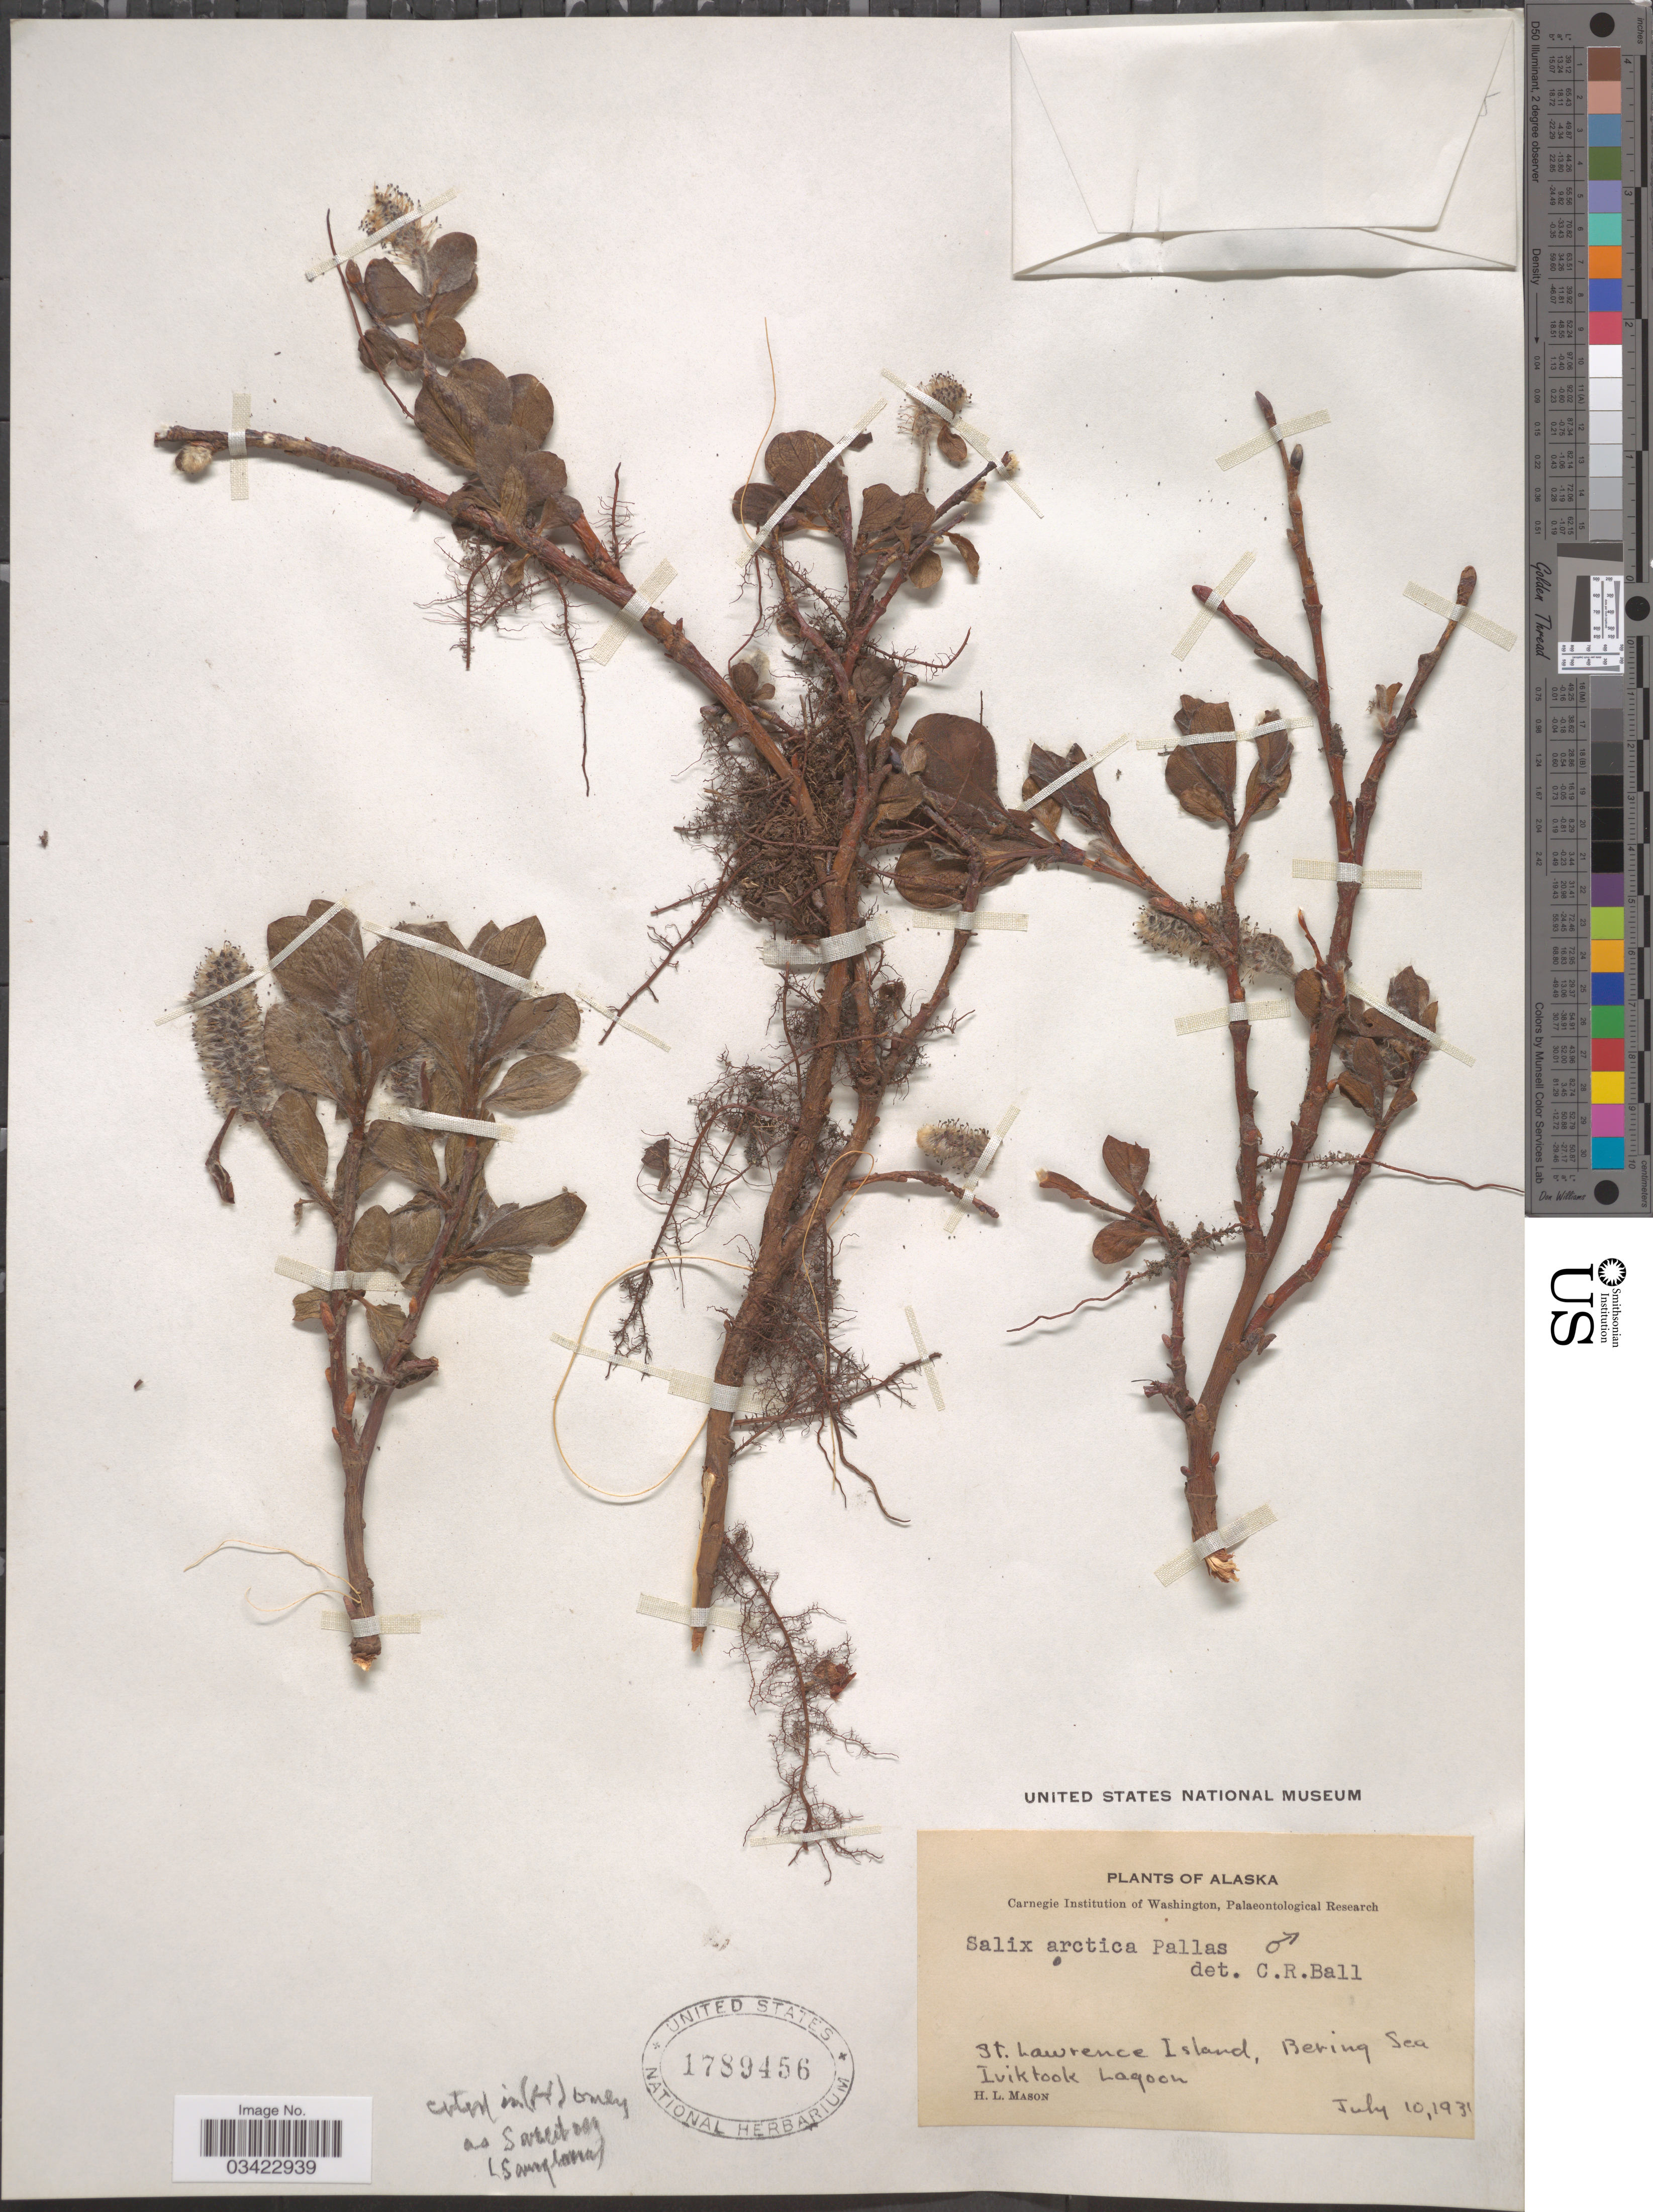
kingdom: Plantae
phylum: Tracheophyta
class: Magnoliopsida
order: Malpighiales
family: Salicaceae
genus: Salix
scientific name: Salix anglorum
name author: Cham.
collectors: H. L. Mason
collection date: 1931-07-10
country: United States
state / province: Alaska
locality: St. Lawrence Island, Bering Sea Iviktook Lagoon.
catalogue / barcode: US 1789456